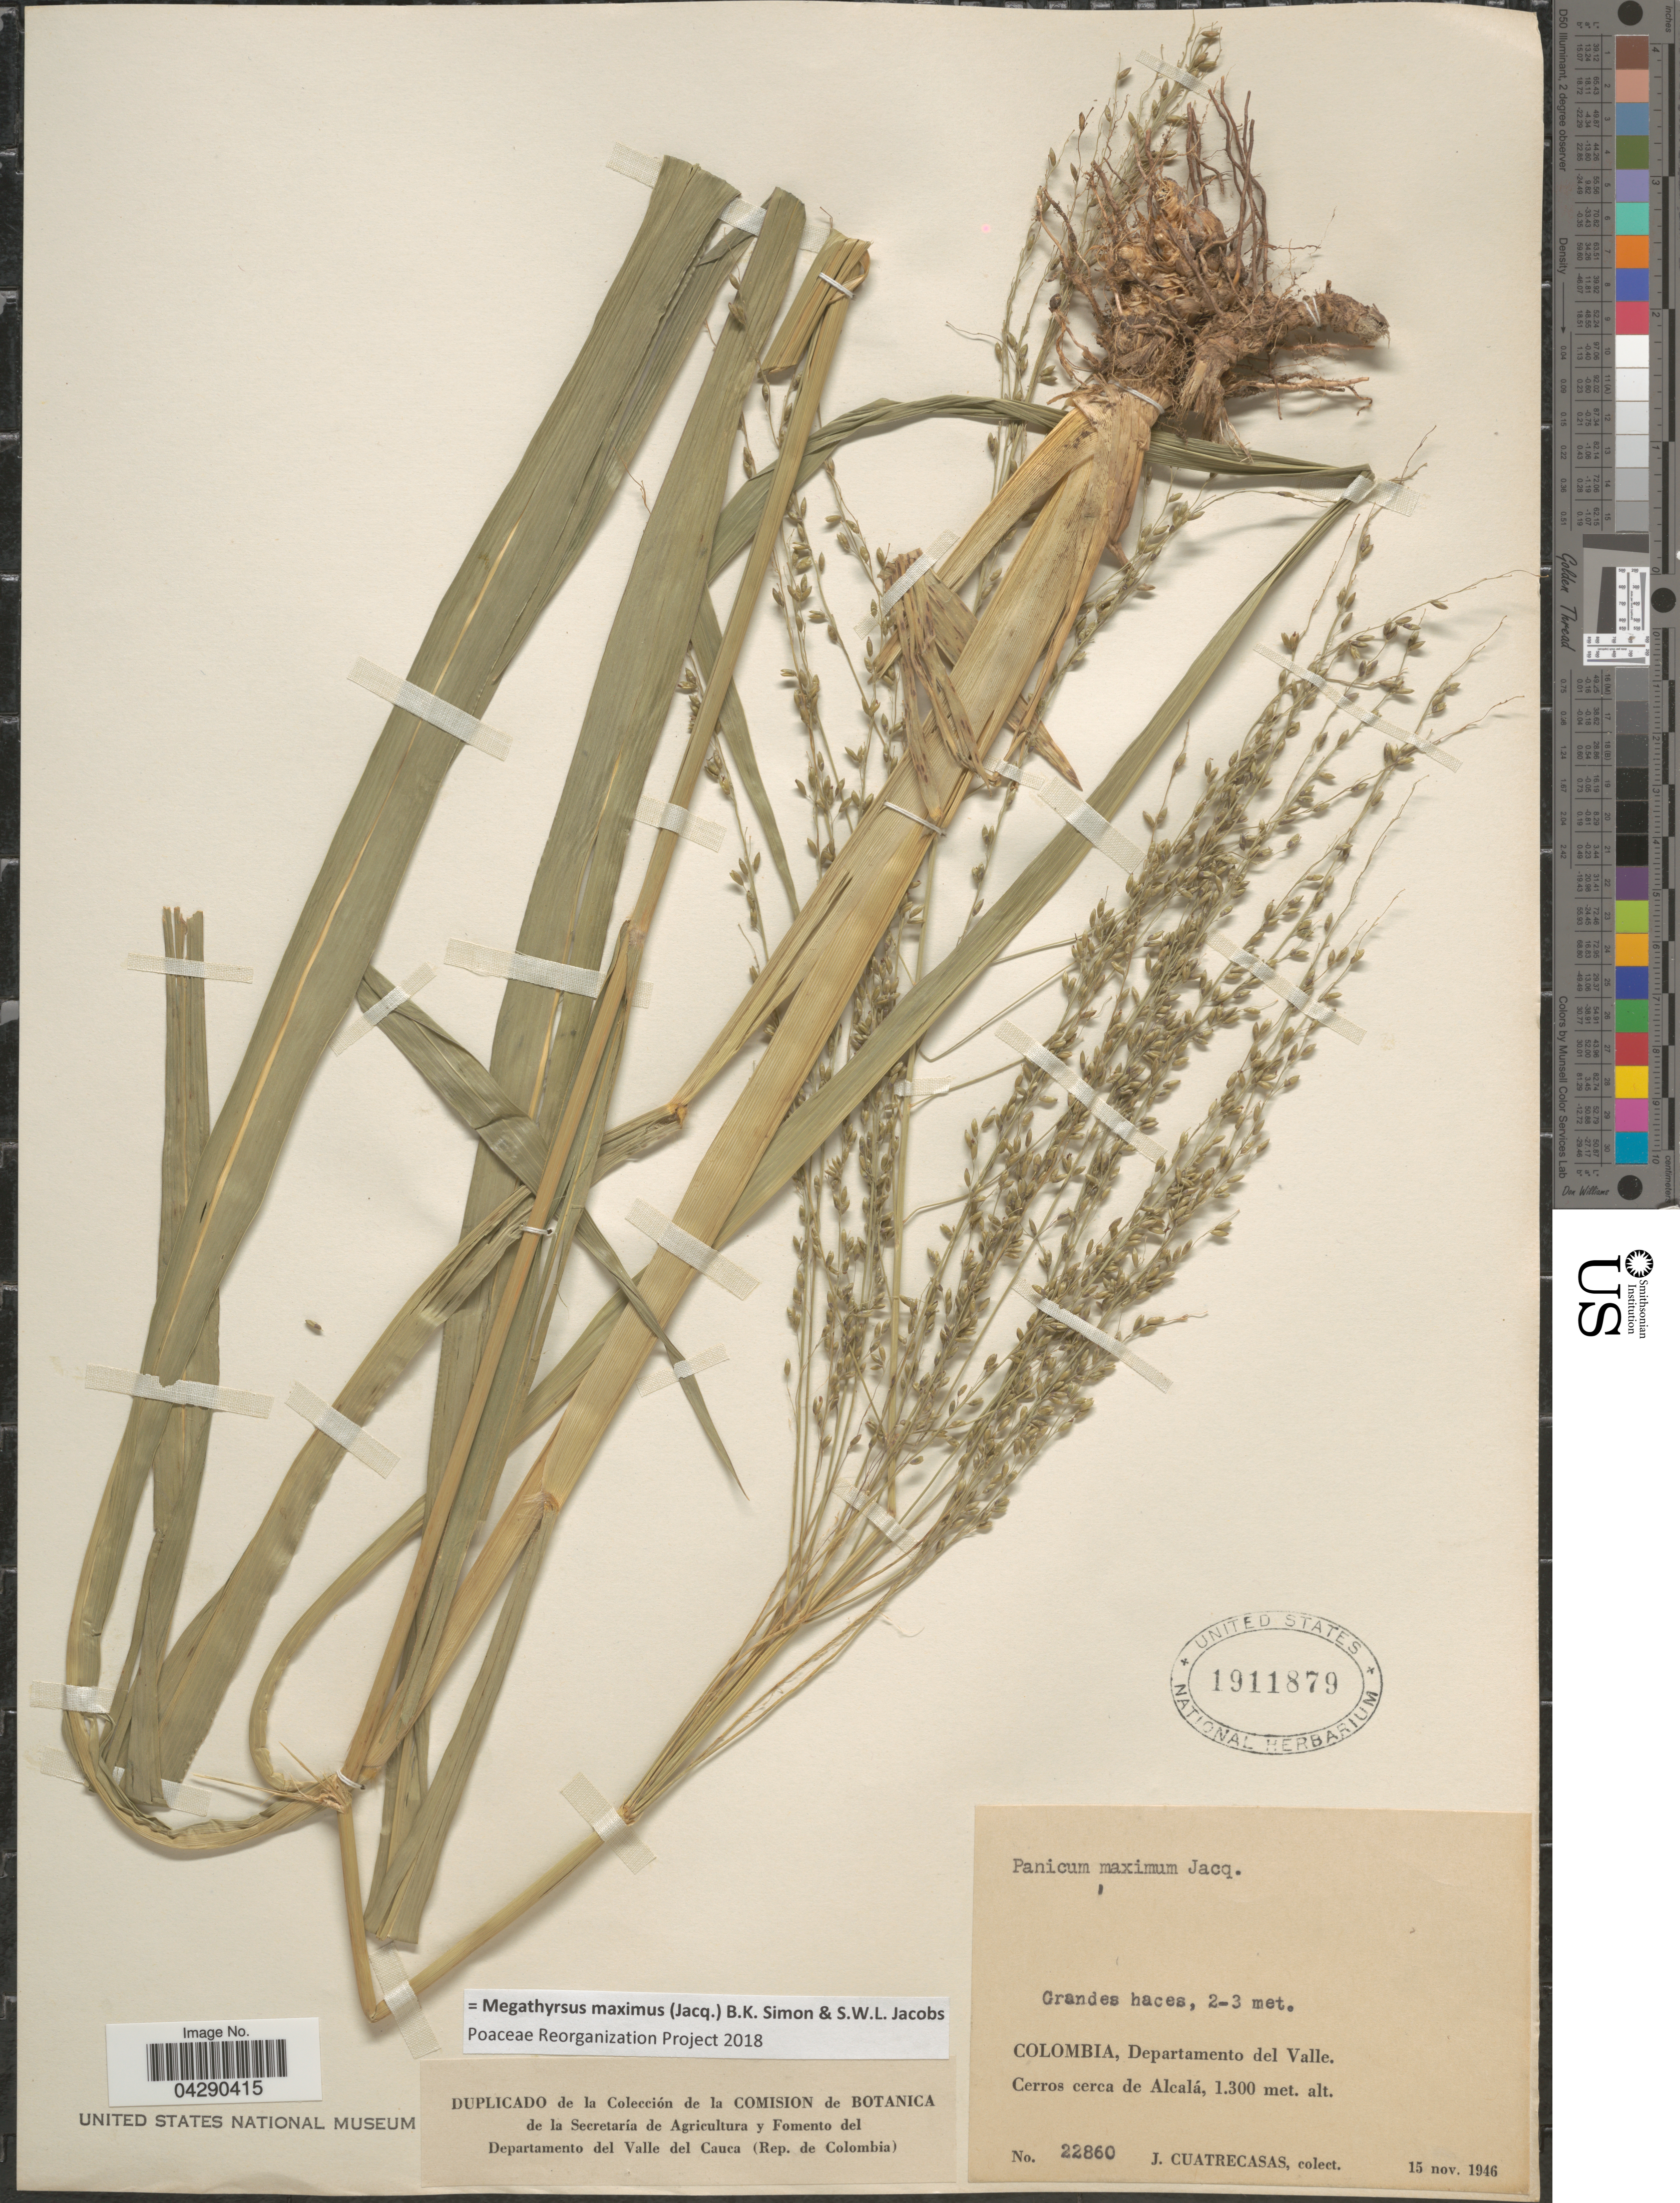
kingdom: Plantae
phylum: Tracheophyta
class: Liliopsida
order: Poales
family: Poaceae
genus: Megathyrsus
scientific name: Megathyrsus maximus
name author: (Jacq.) B.K. Simon & S.W.L. Jacobs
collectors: J. Cuatrecasas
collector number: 22860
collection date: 1946-11-15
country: Colombia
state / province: Valle del Cauca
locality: Departamento del Valle. Cerros cerca de Alcalá.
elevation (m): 1300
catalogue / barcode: US 1911879